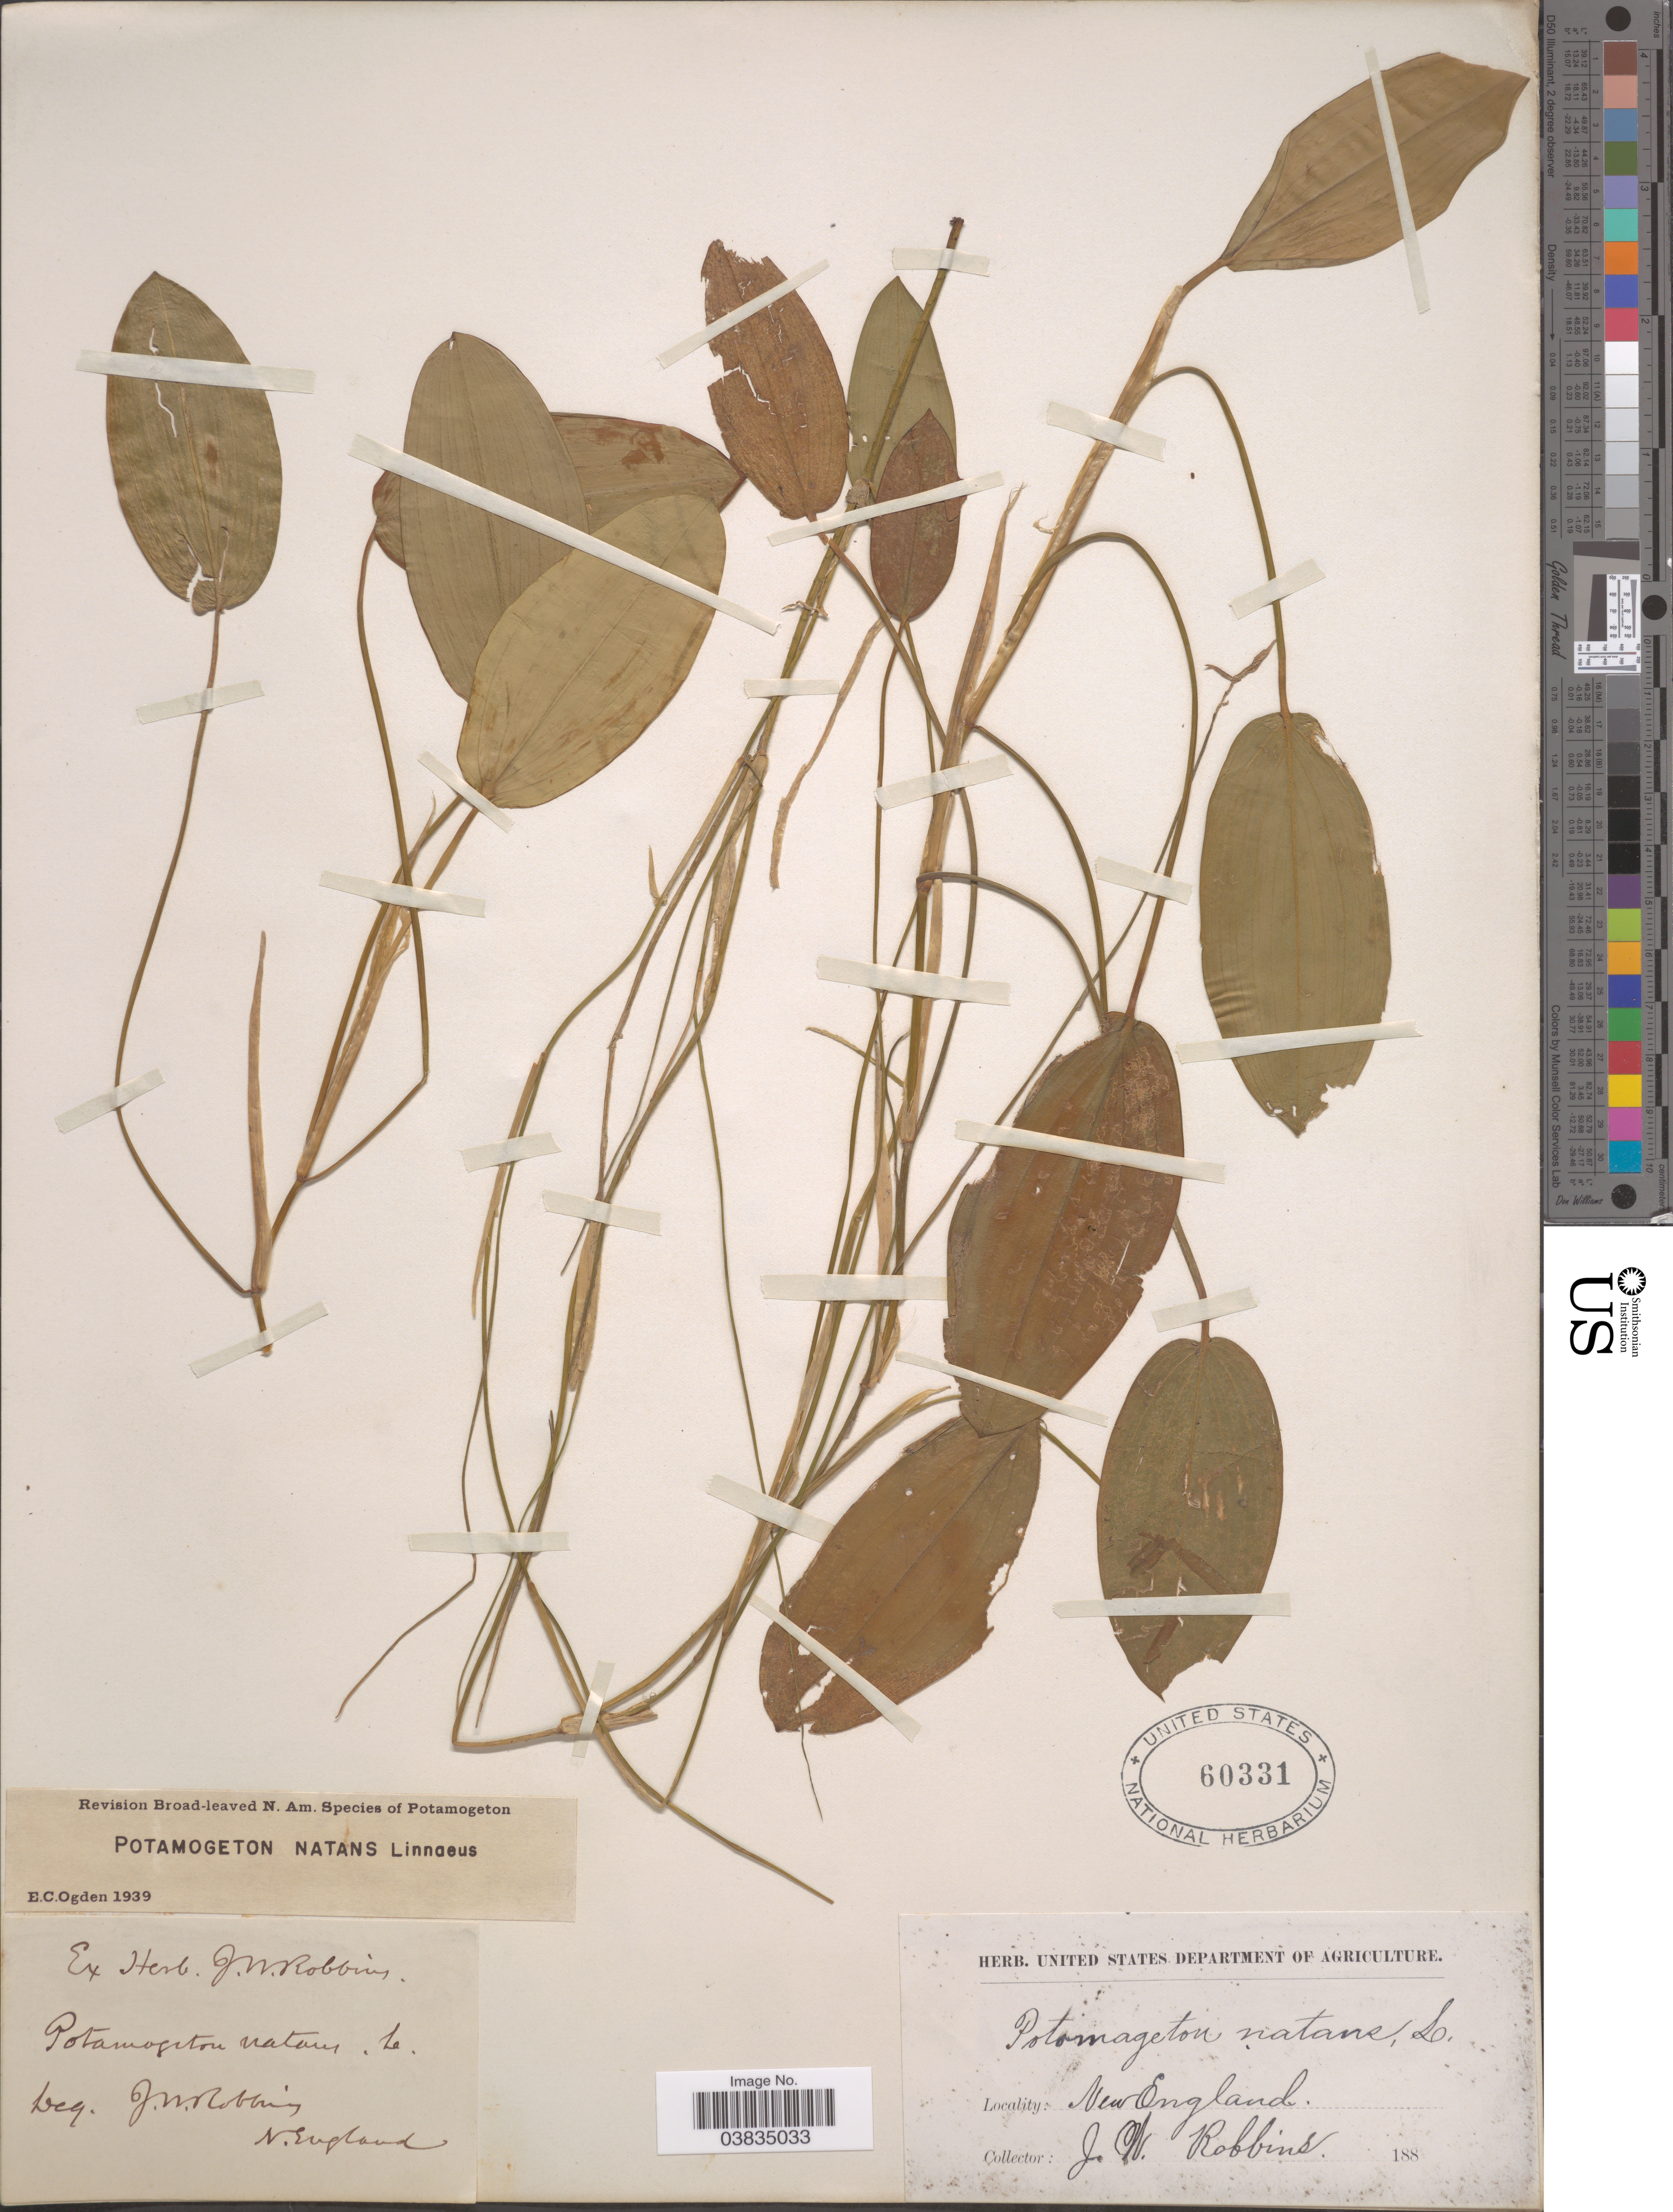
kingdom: Plantae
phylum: Tracheophyta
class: Liliopsida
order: Alismatales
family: Potamogetonaceae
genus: Potamogeton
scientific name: Potamogeton natans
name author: L.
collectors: J. W. Robbins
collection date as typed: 188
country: United States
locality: New England.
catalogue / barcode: US 60331